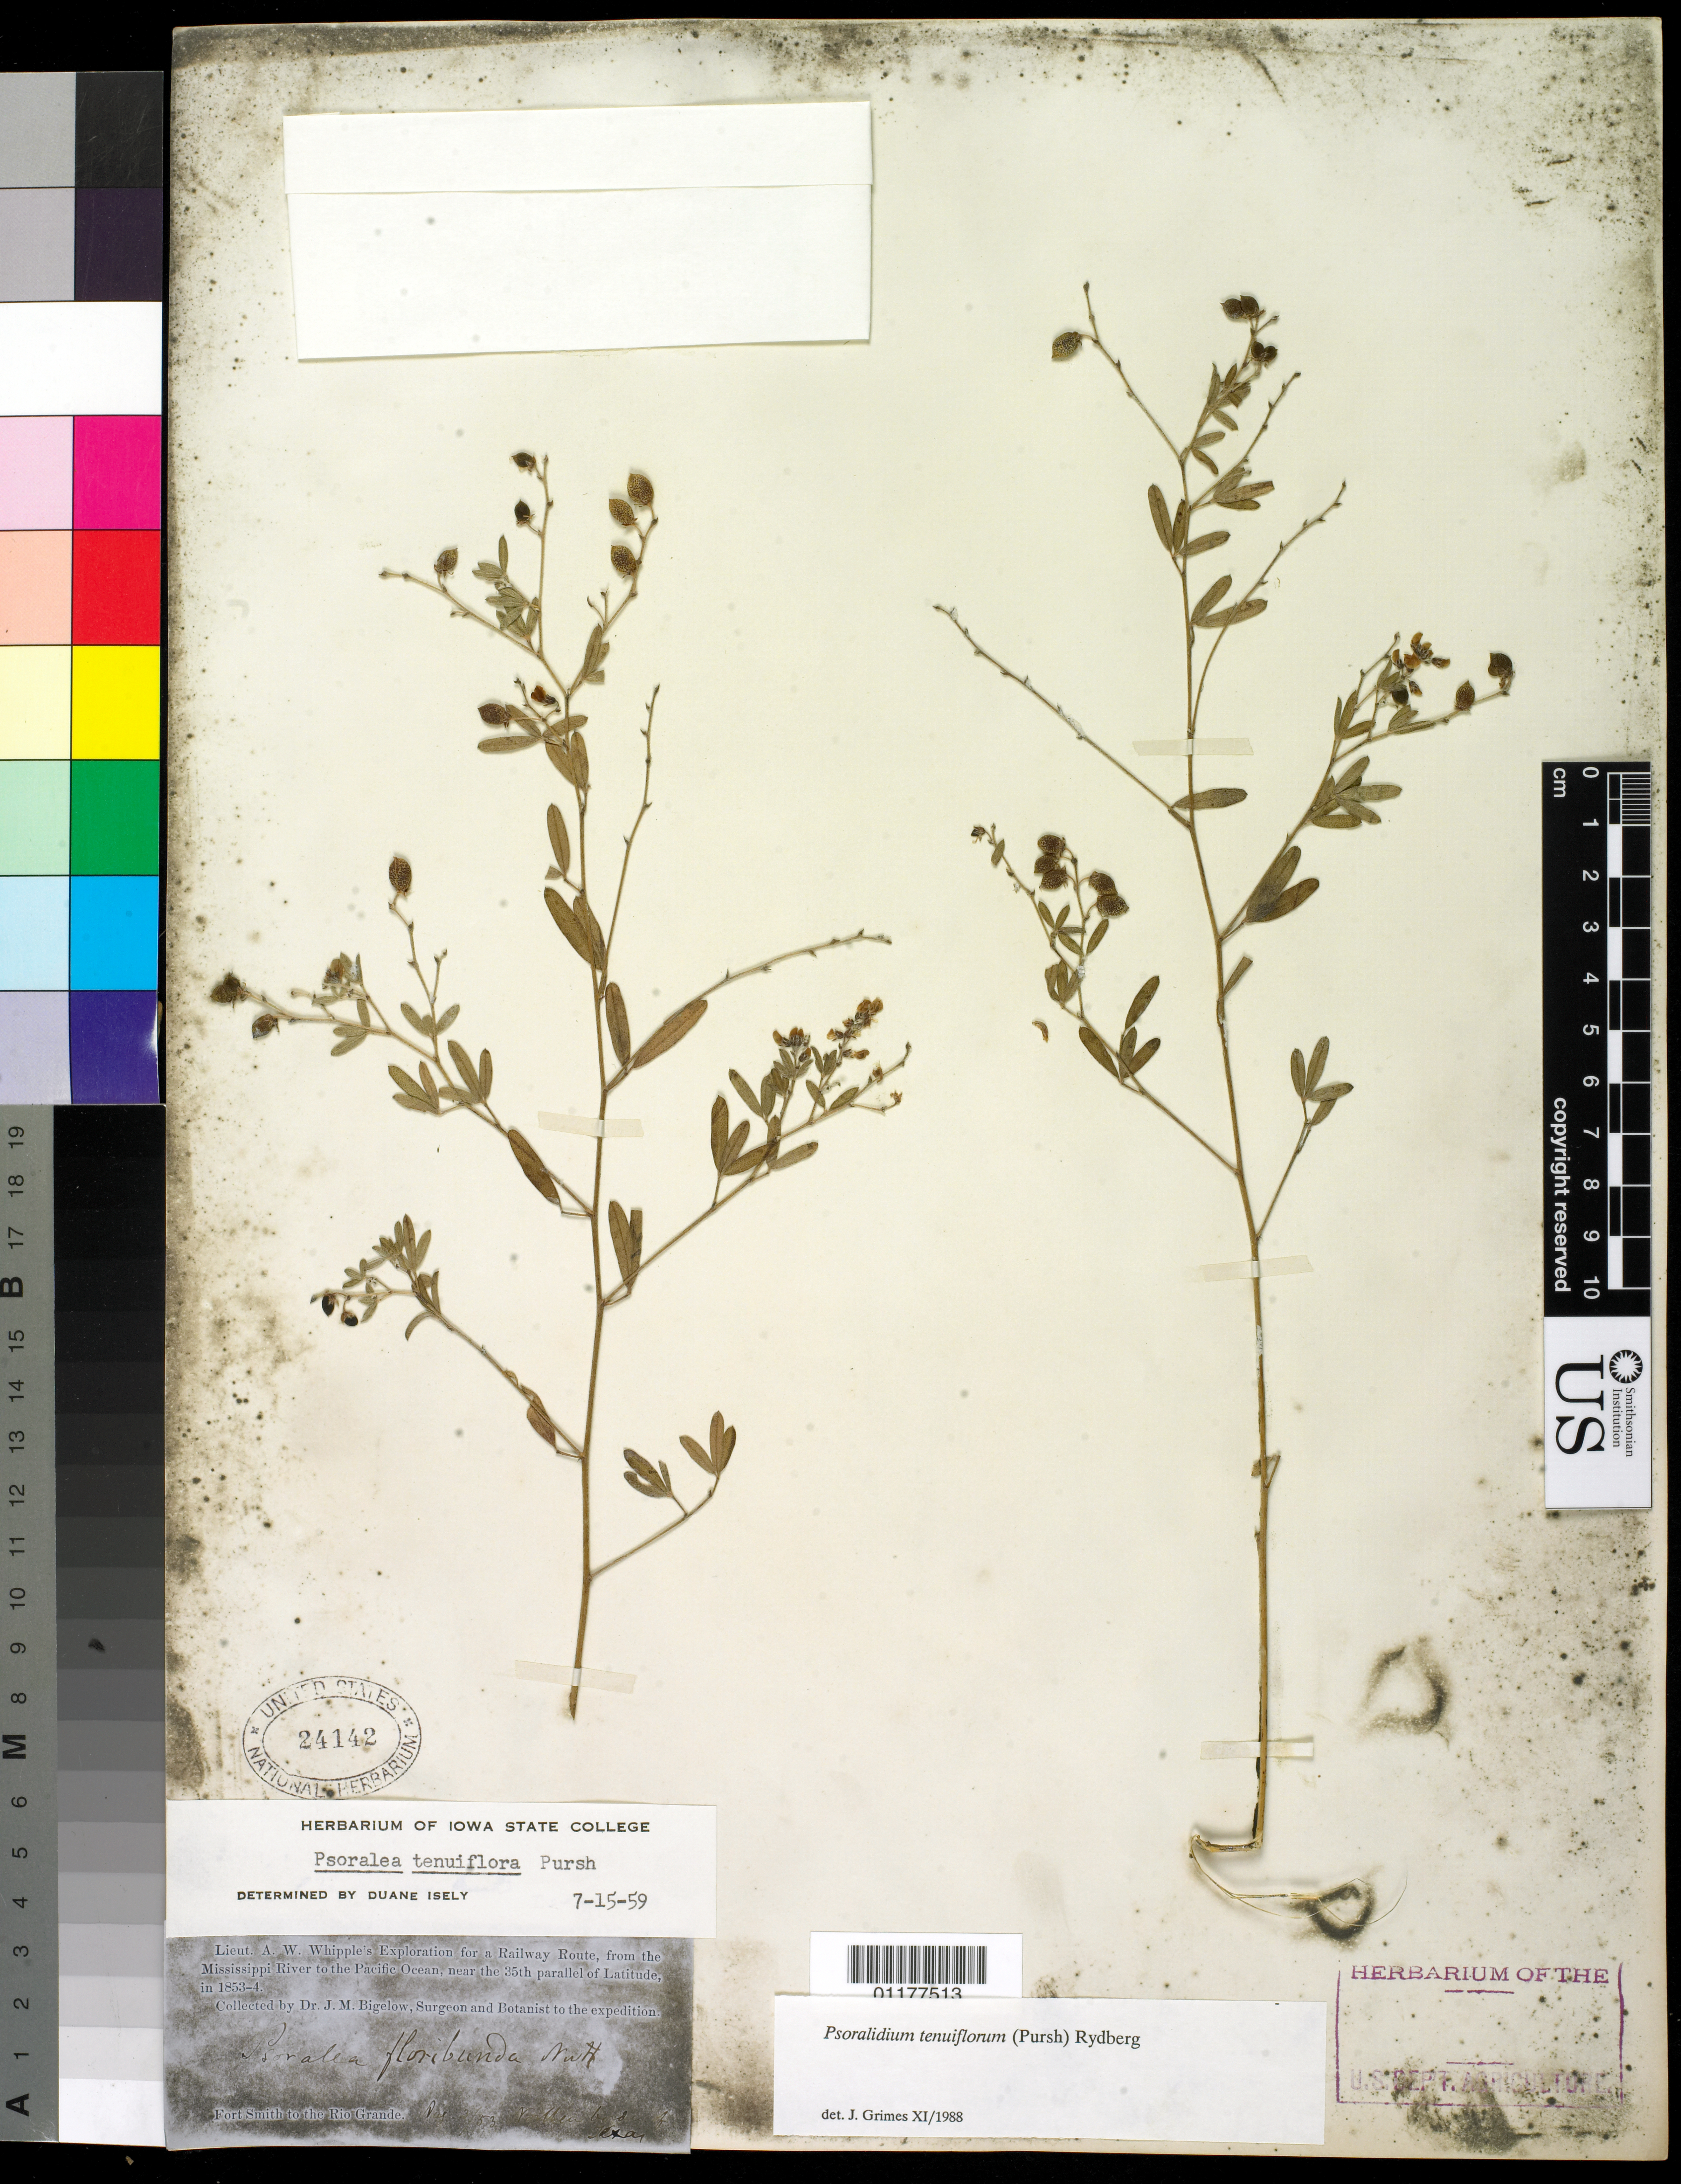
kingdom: Plantae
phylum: Tracheophyta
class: Magnoliopsida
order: Fabales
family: Fabaceae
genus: Psoralidium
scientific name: Psoralidium tenuiflorum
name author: (Pursh) Rydb.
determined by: Grimes, J.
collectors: J. M. Bigelow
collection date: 1853-08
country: United States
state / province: Texas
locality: Fort Smith to the Rio Grande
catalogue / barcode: US 24142